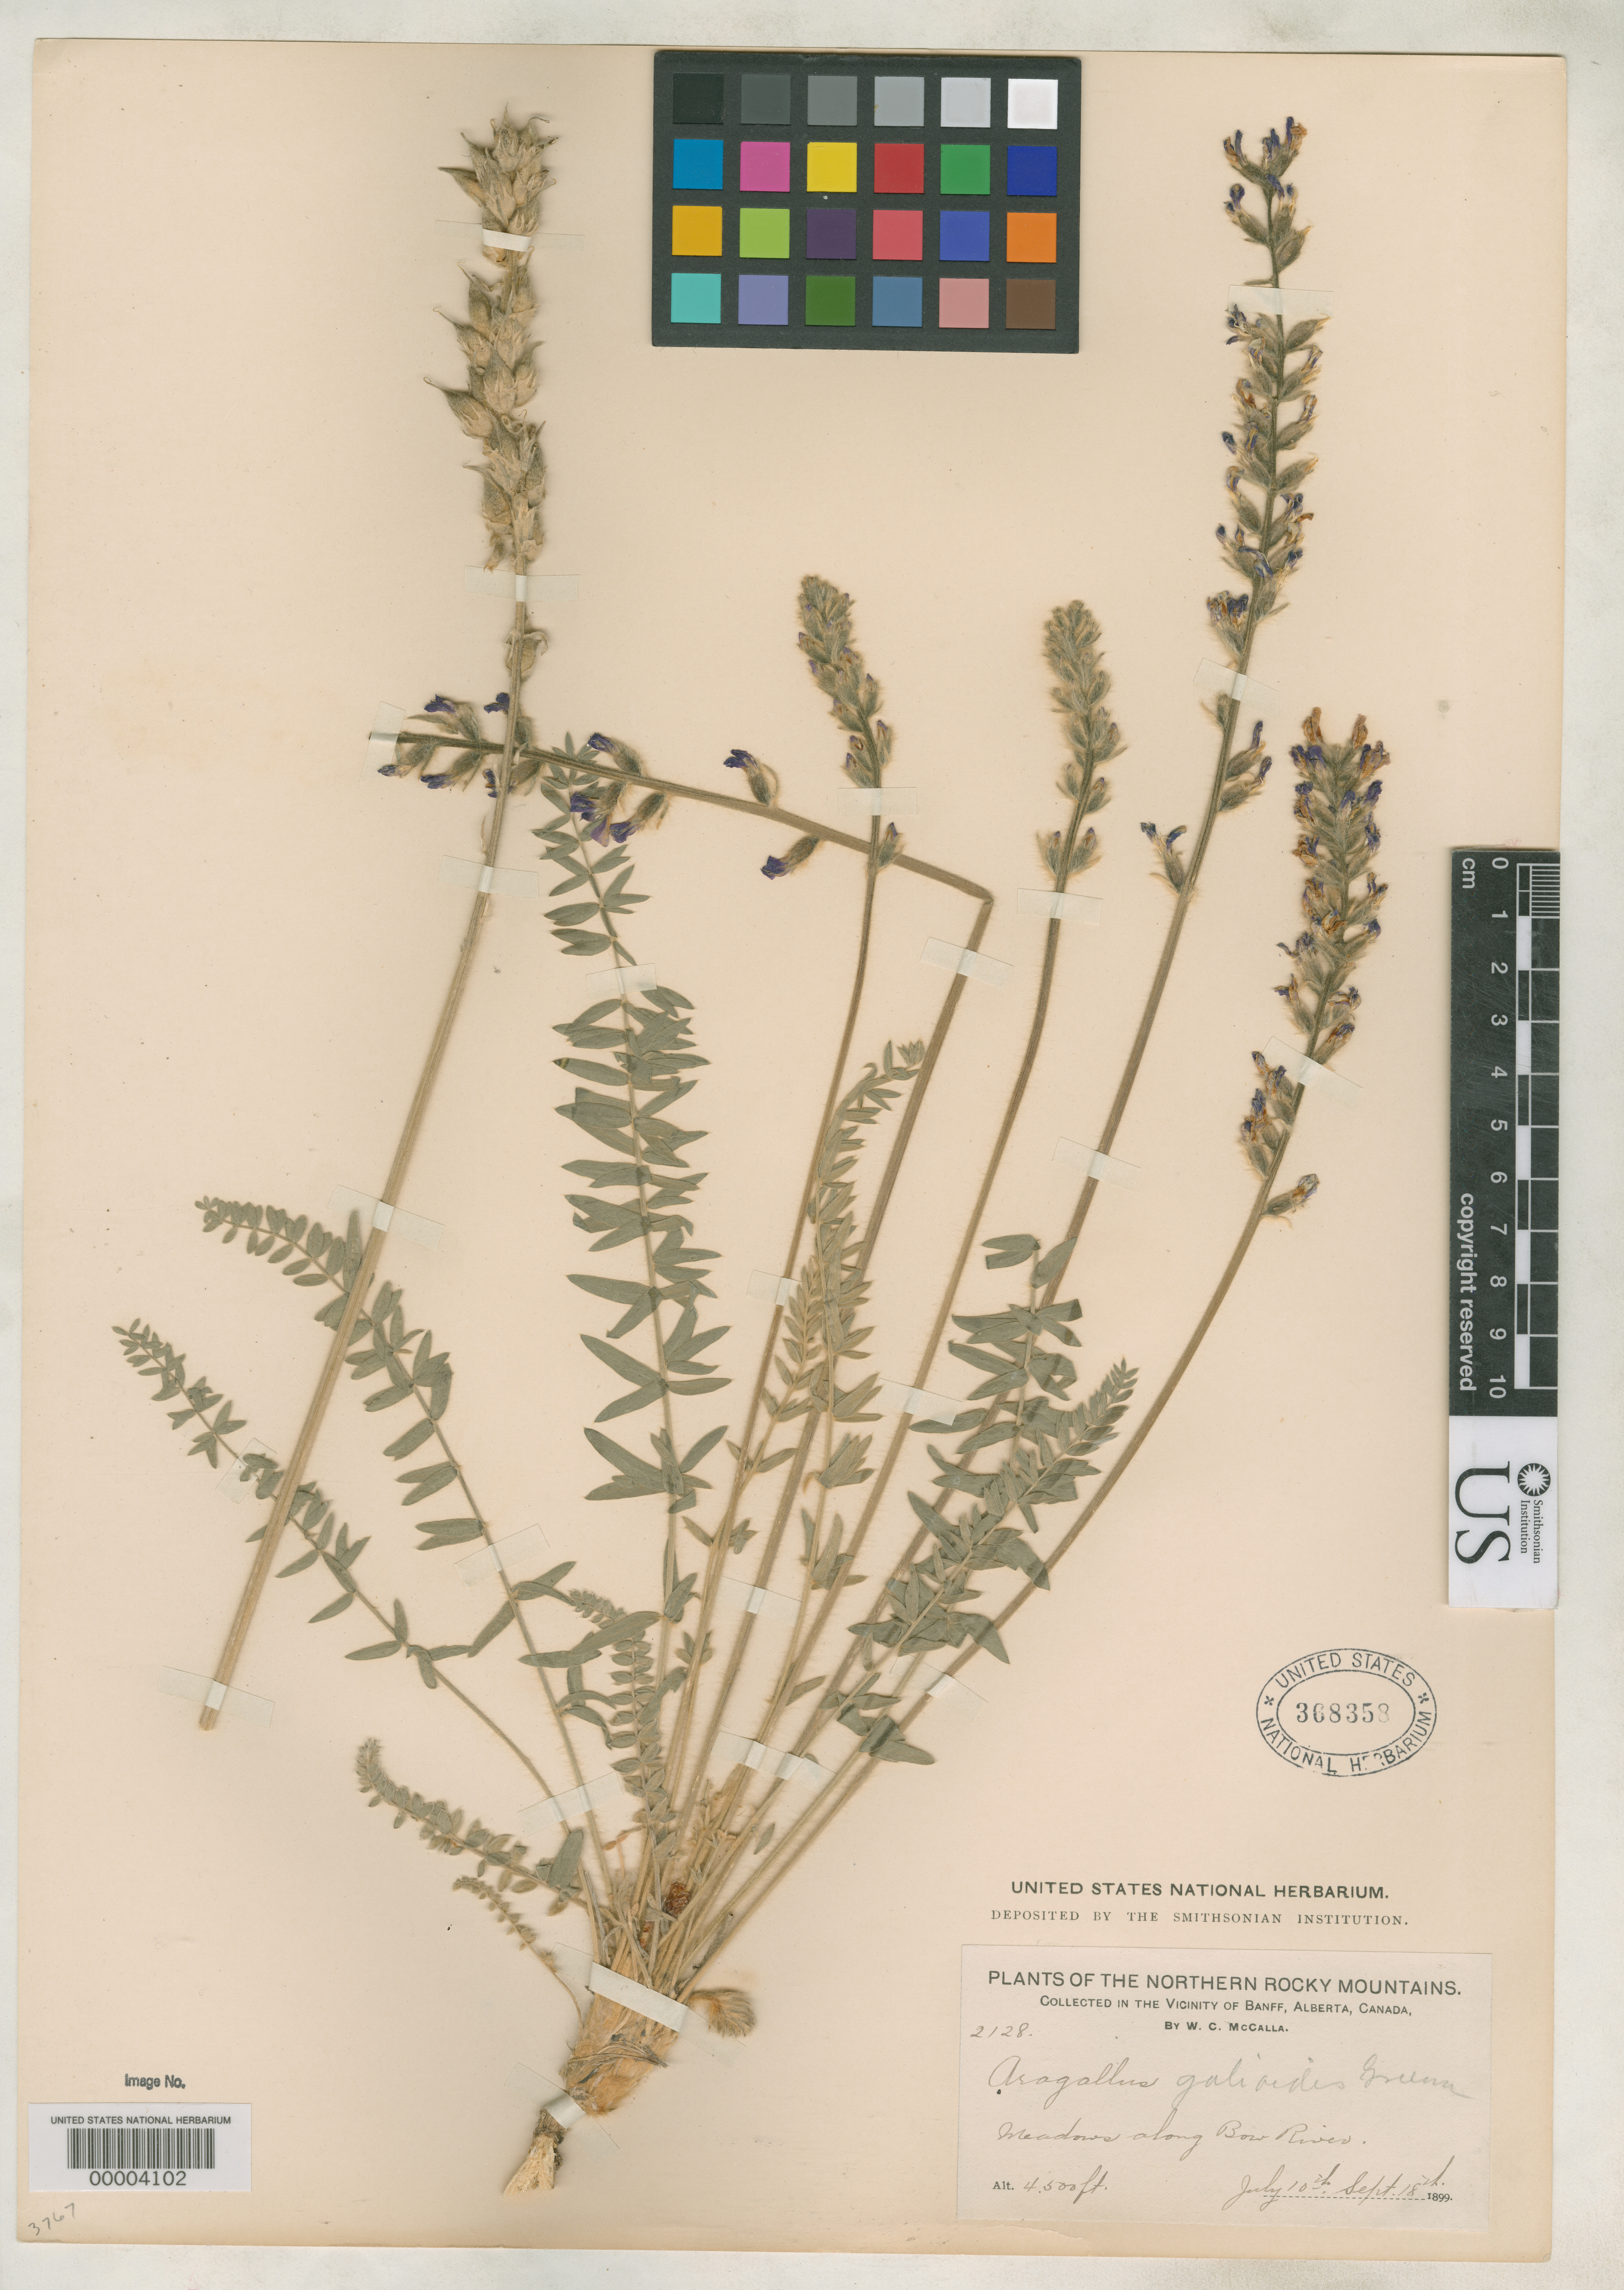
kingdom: Plantae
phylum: Tracheophyta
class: Magnoliopsida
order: Fabales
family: Fabaceae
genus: Aragallus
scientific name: Aragallus galioides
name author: Greene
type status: Holotype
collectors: W. McCalla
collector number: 2128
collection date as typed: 10 Jul 1899 to 18 Sep 1899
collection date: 1899-07-10/1899-09-18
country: Canada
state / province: Alberta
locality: Banff National Park, Bow River, Banff.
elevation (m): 1372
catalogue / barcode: US 368358